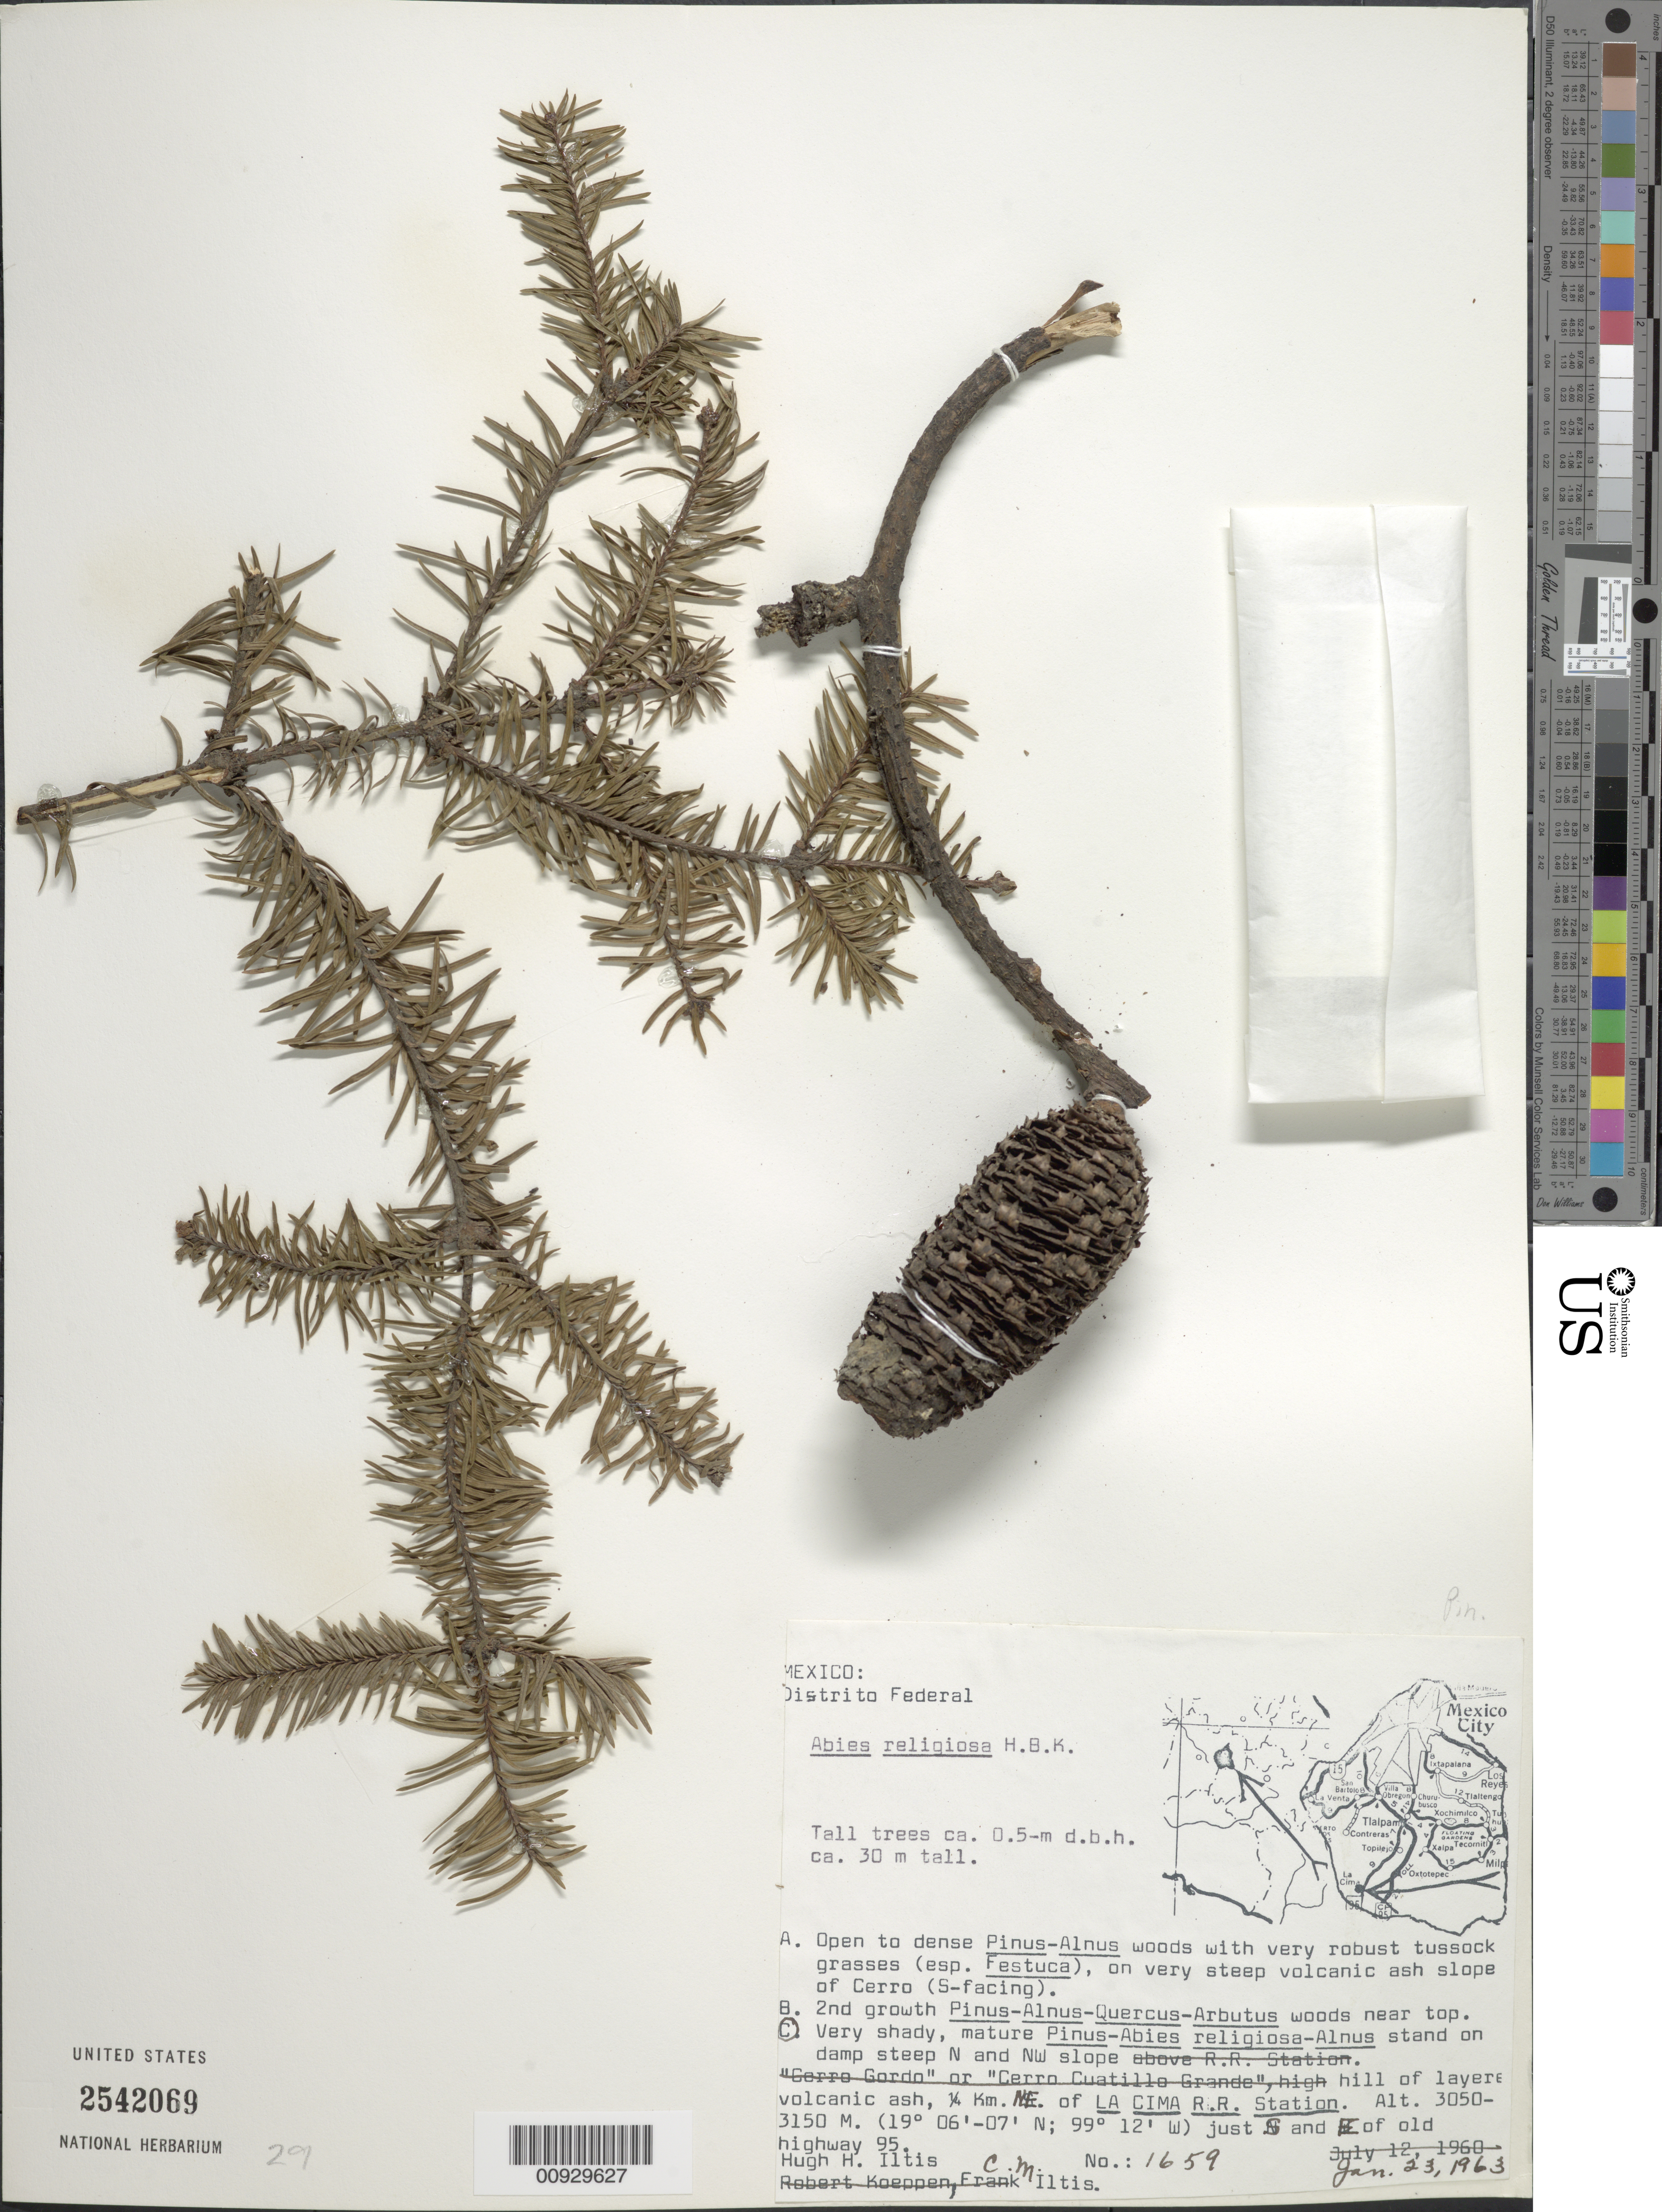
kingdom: Plantae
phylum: Tracheophyta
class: Pinopsida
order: Pinales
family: Pinaceae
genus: Abies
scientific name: Abies religiosa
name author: (Kunth) Schltdl. & Cham.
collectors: H. H. Iltis & C. M Iltis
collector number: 1659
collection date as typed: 23 Jan 1963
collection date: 1963-01-23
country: Mexico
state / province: Distrito Federal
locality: Hill of layered volcanic ash, ¼ km NE of La Cima R.R. Station just S and E of old highway 95.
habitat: Very shady, mature Pinus-Abies religiosa-Alnus stand on damp steep N and NW slope.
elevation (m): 3150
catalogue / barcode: US 2542069